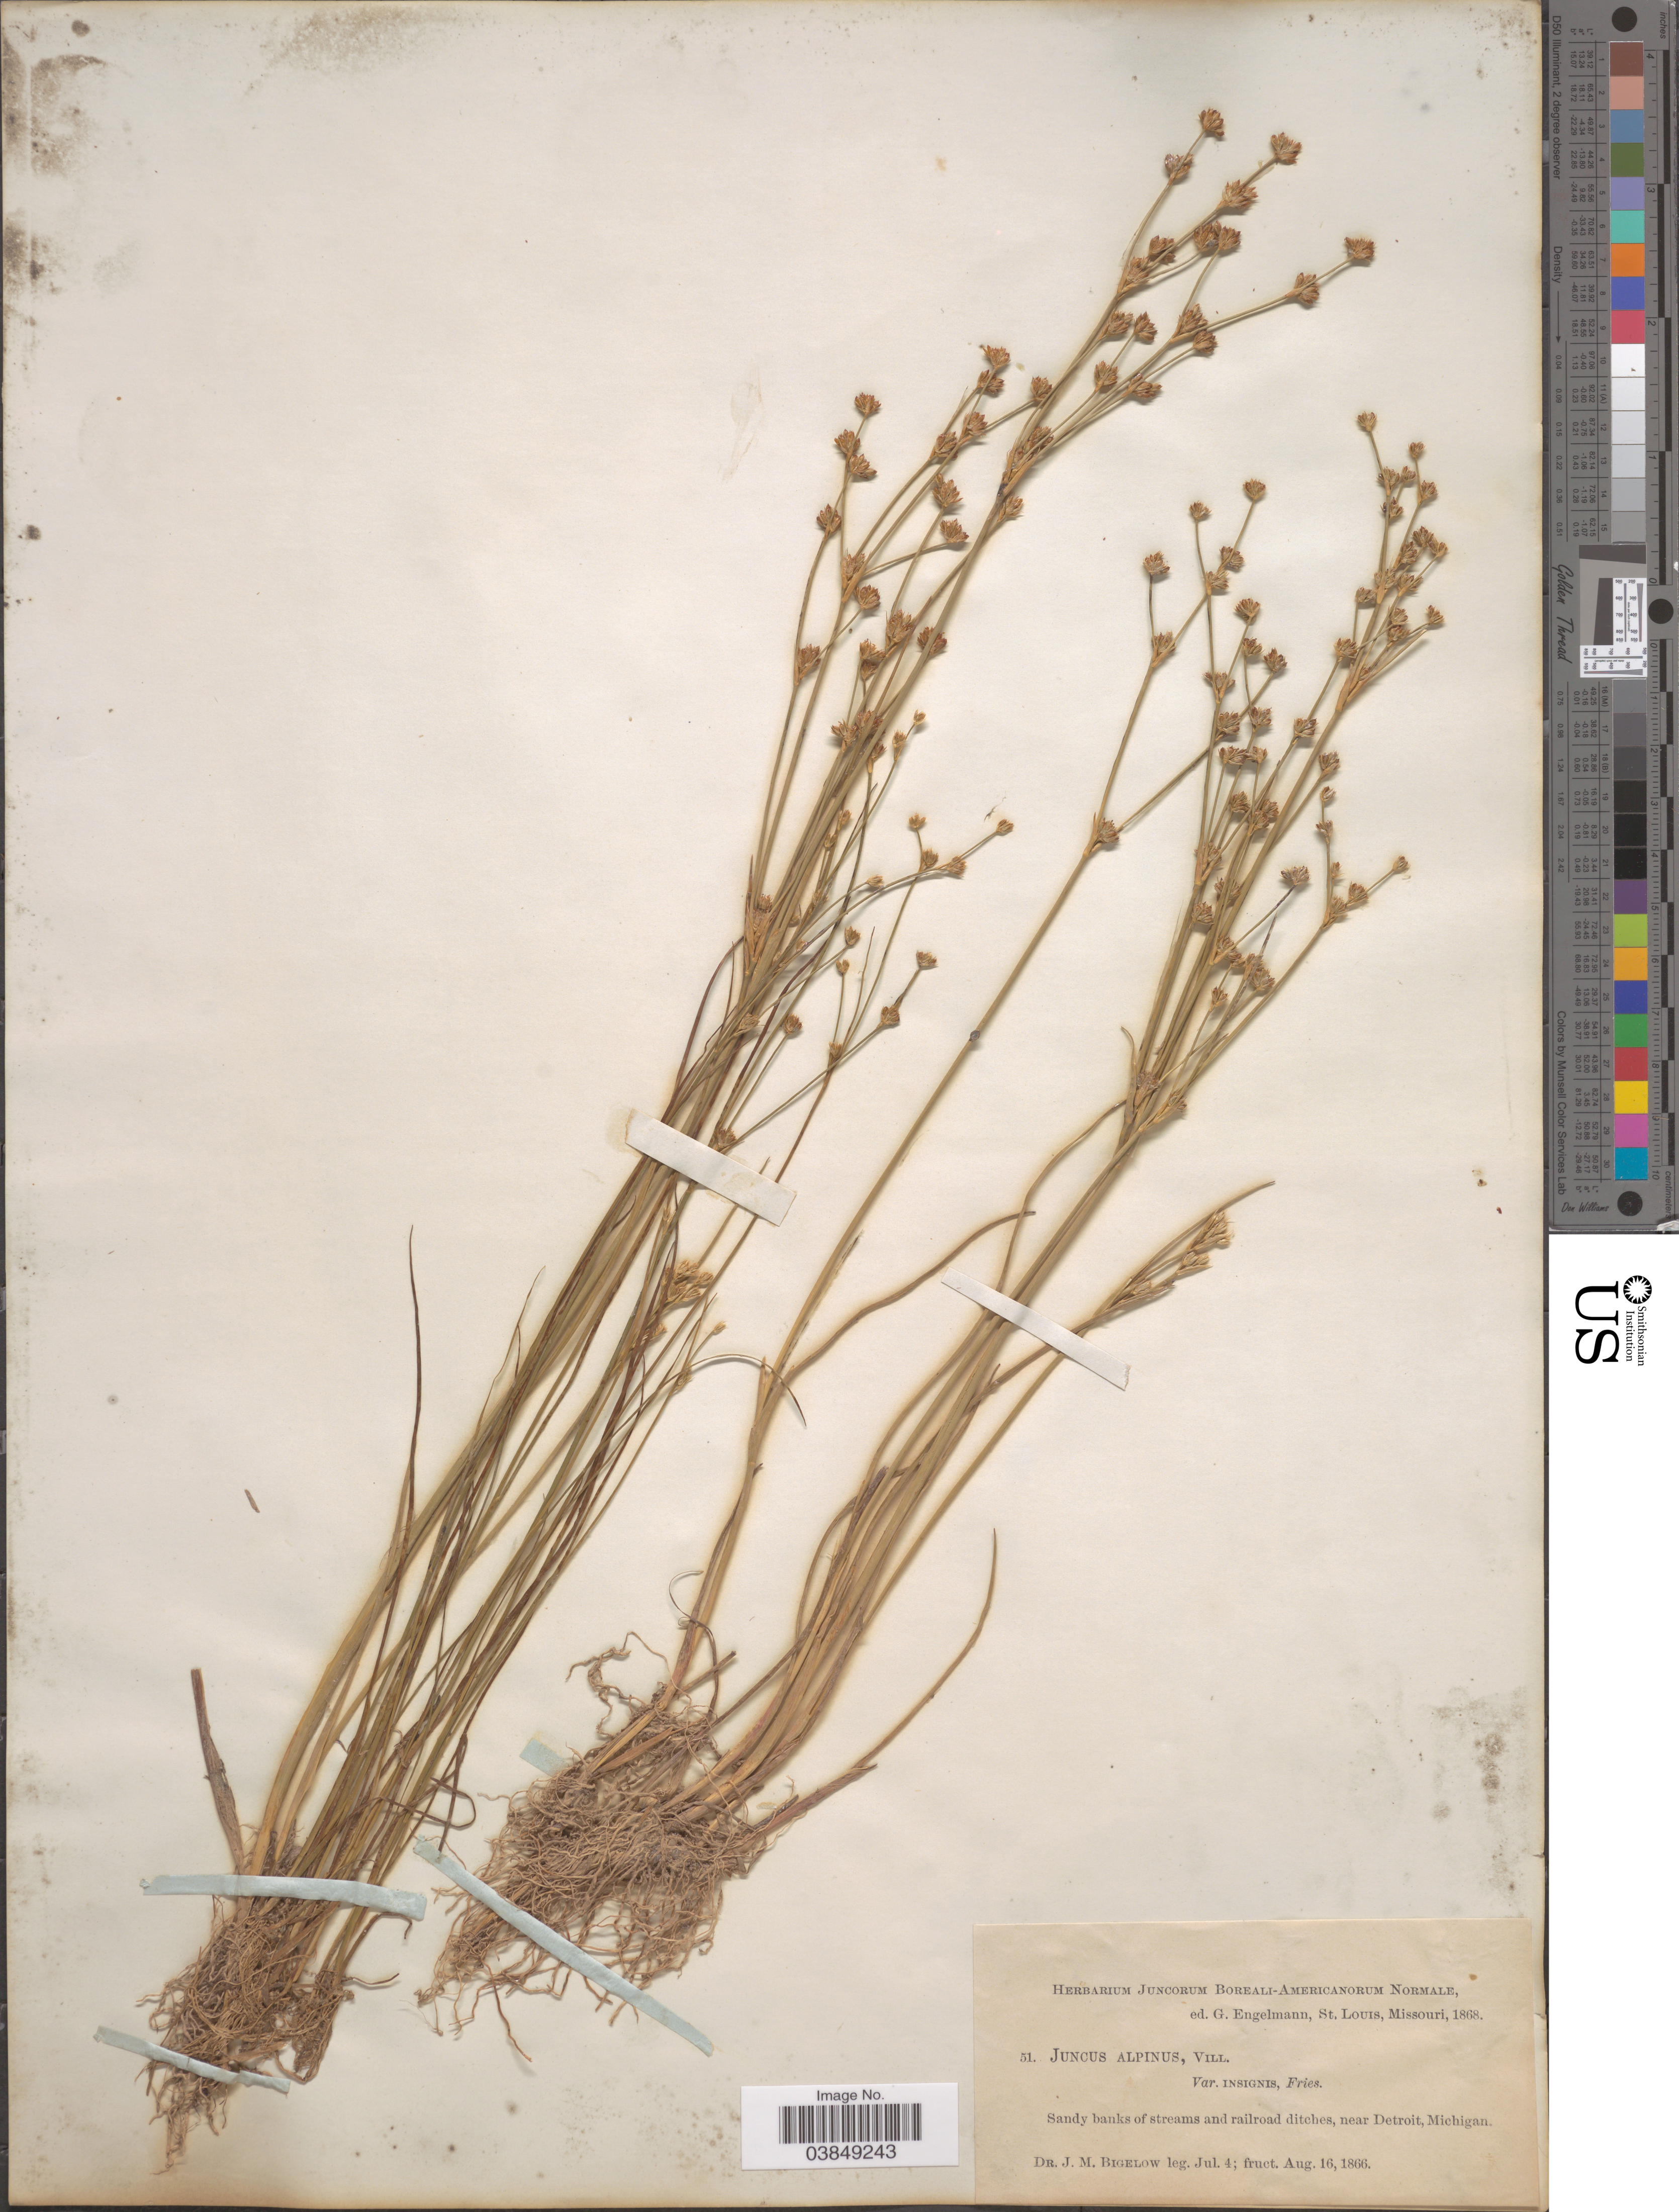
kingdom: Plantae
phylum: Tracheophyta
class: Liliopsida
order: Poales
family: Juncaceae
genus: Juncus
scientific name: Juncus rariflorus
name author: Hartm.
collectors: J. M. Bigelow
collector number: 51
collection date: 1866-07-04/1866-08-16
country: United States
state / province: Michigan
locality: Sandy banks of streams and railroad ditches, near Detroit.